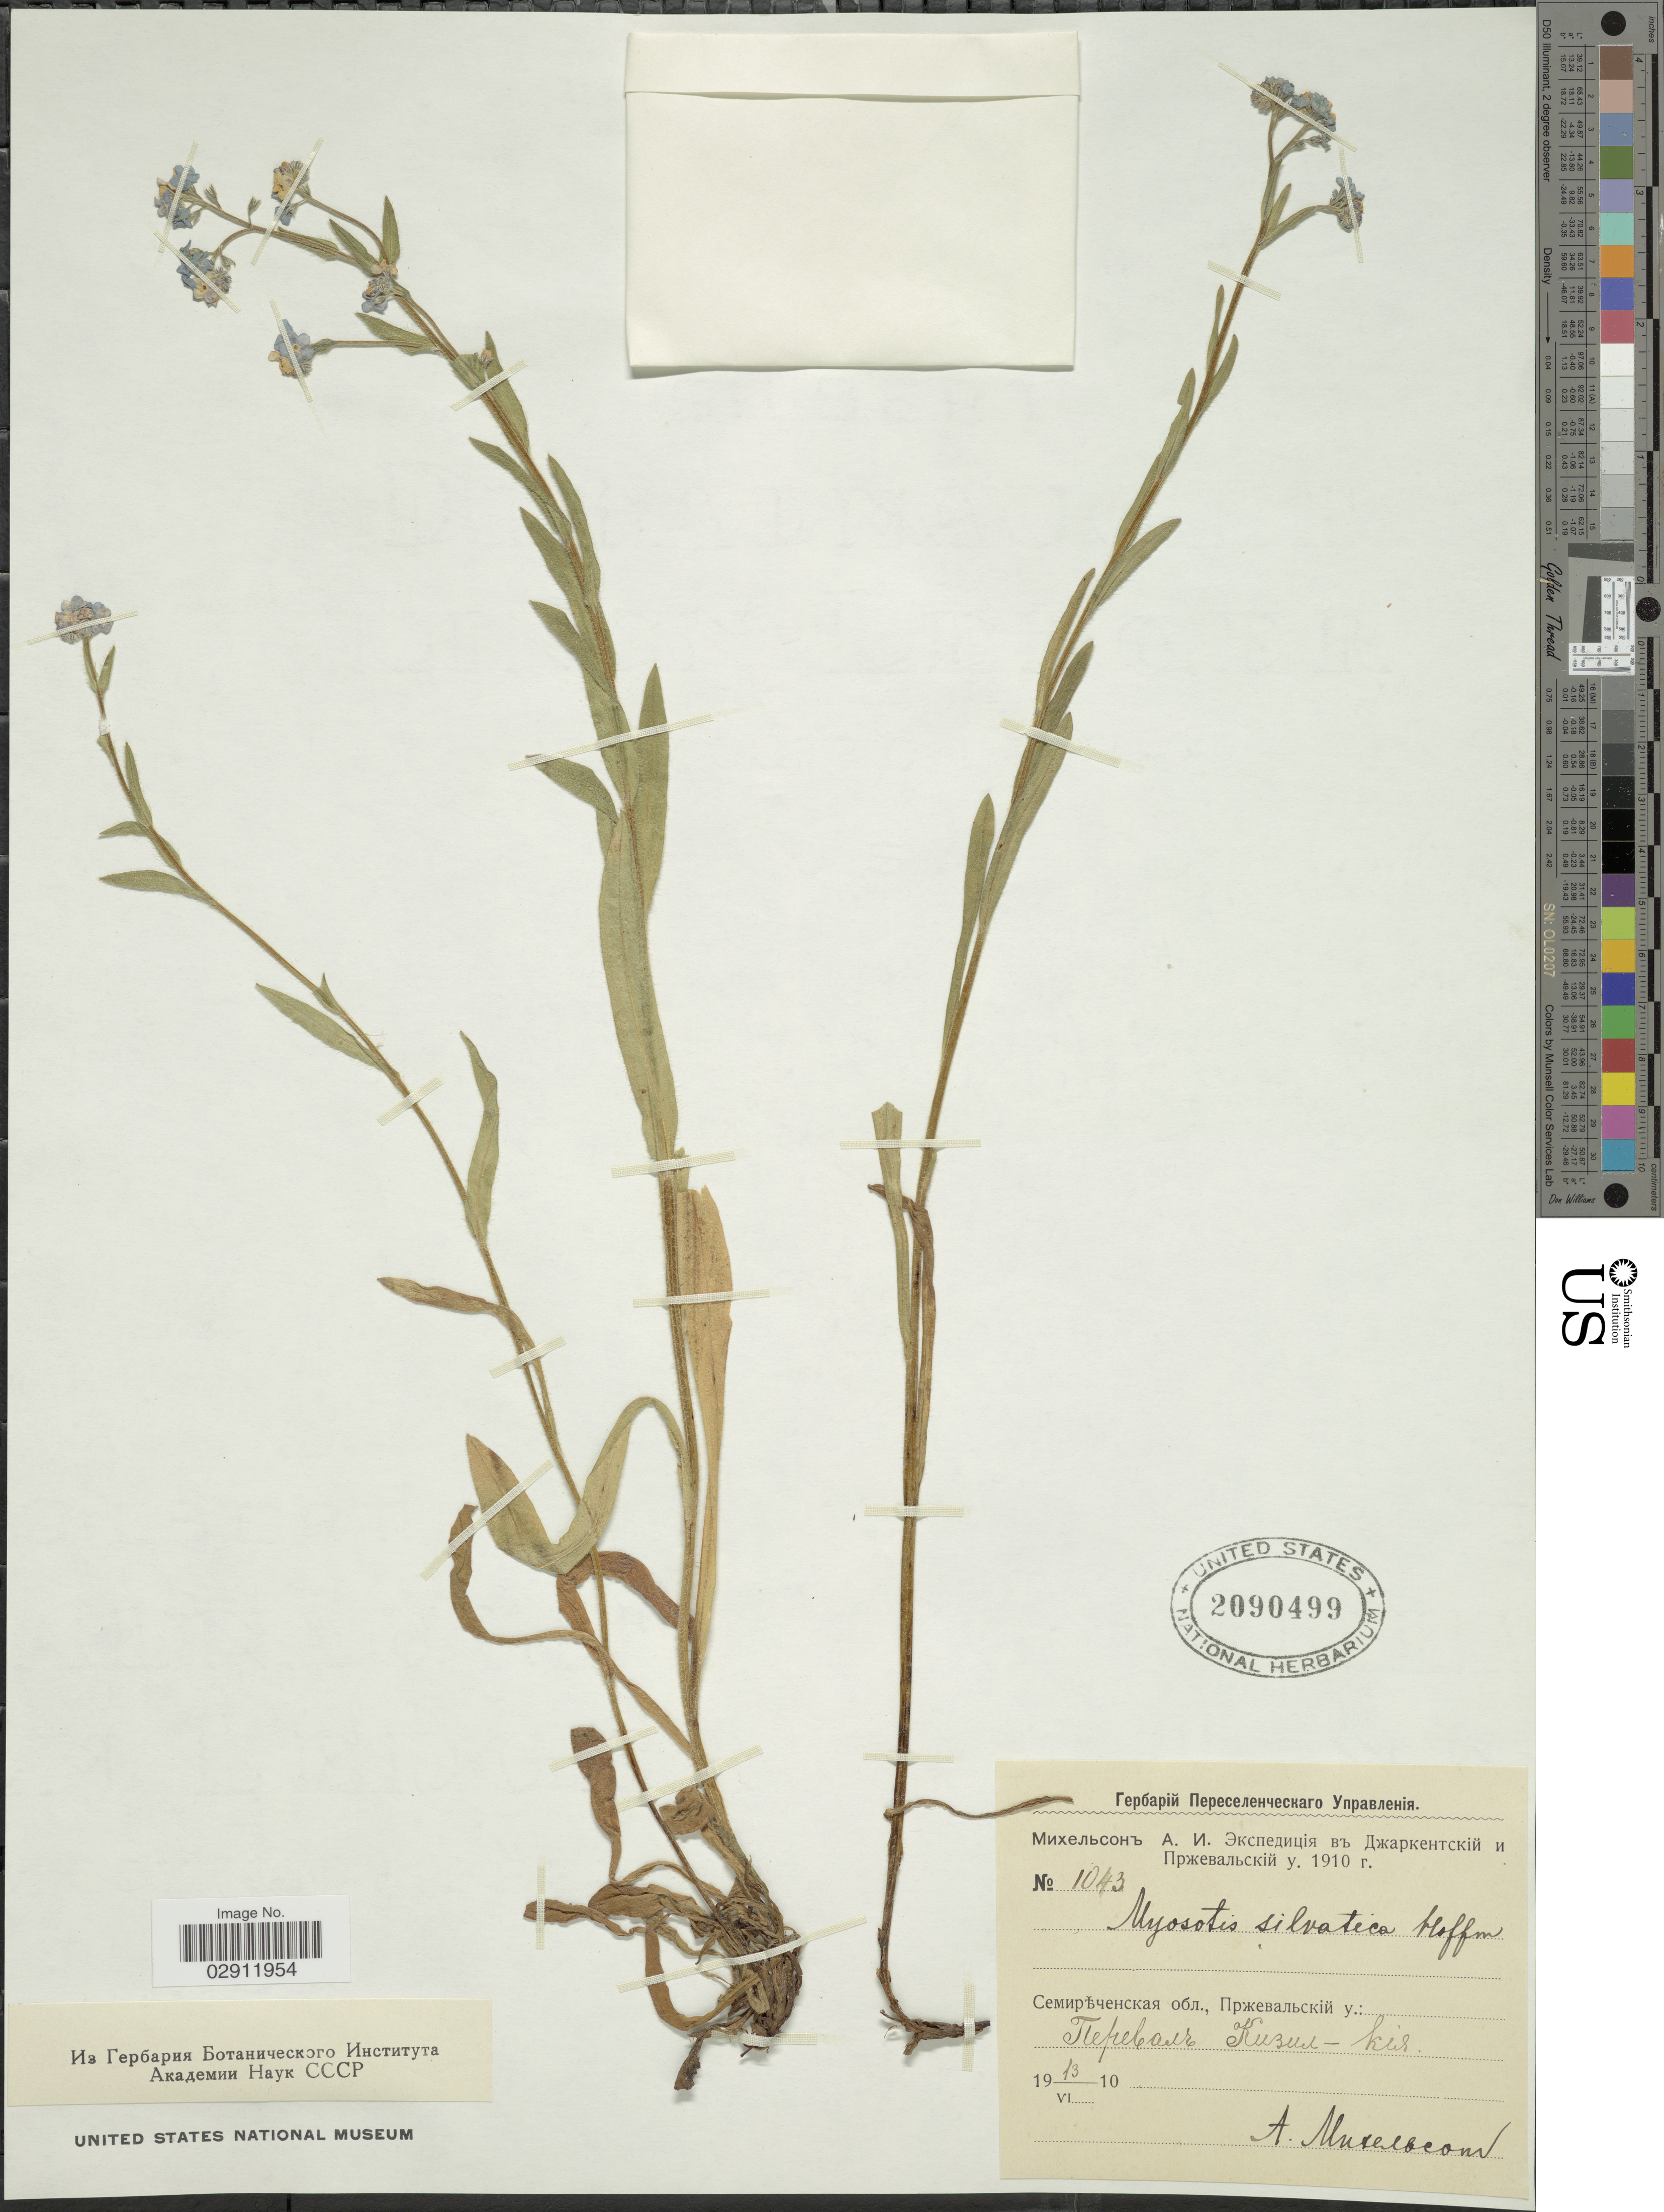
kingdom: Plantae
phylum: Tracheophyta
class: Magnoliopsida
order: Boraginales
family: Boraginaceae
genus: Myosotis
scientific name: Myosotis sylvatica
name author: Ehrh. ex Hoffm.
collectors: A. Mikhelson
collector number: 1043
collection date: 1910-06-13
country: Kyrgyzstan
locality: Pereval Kyzyl-Kiya.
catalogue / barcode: US 2090499